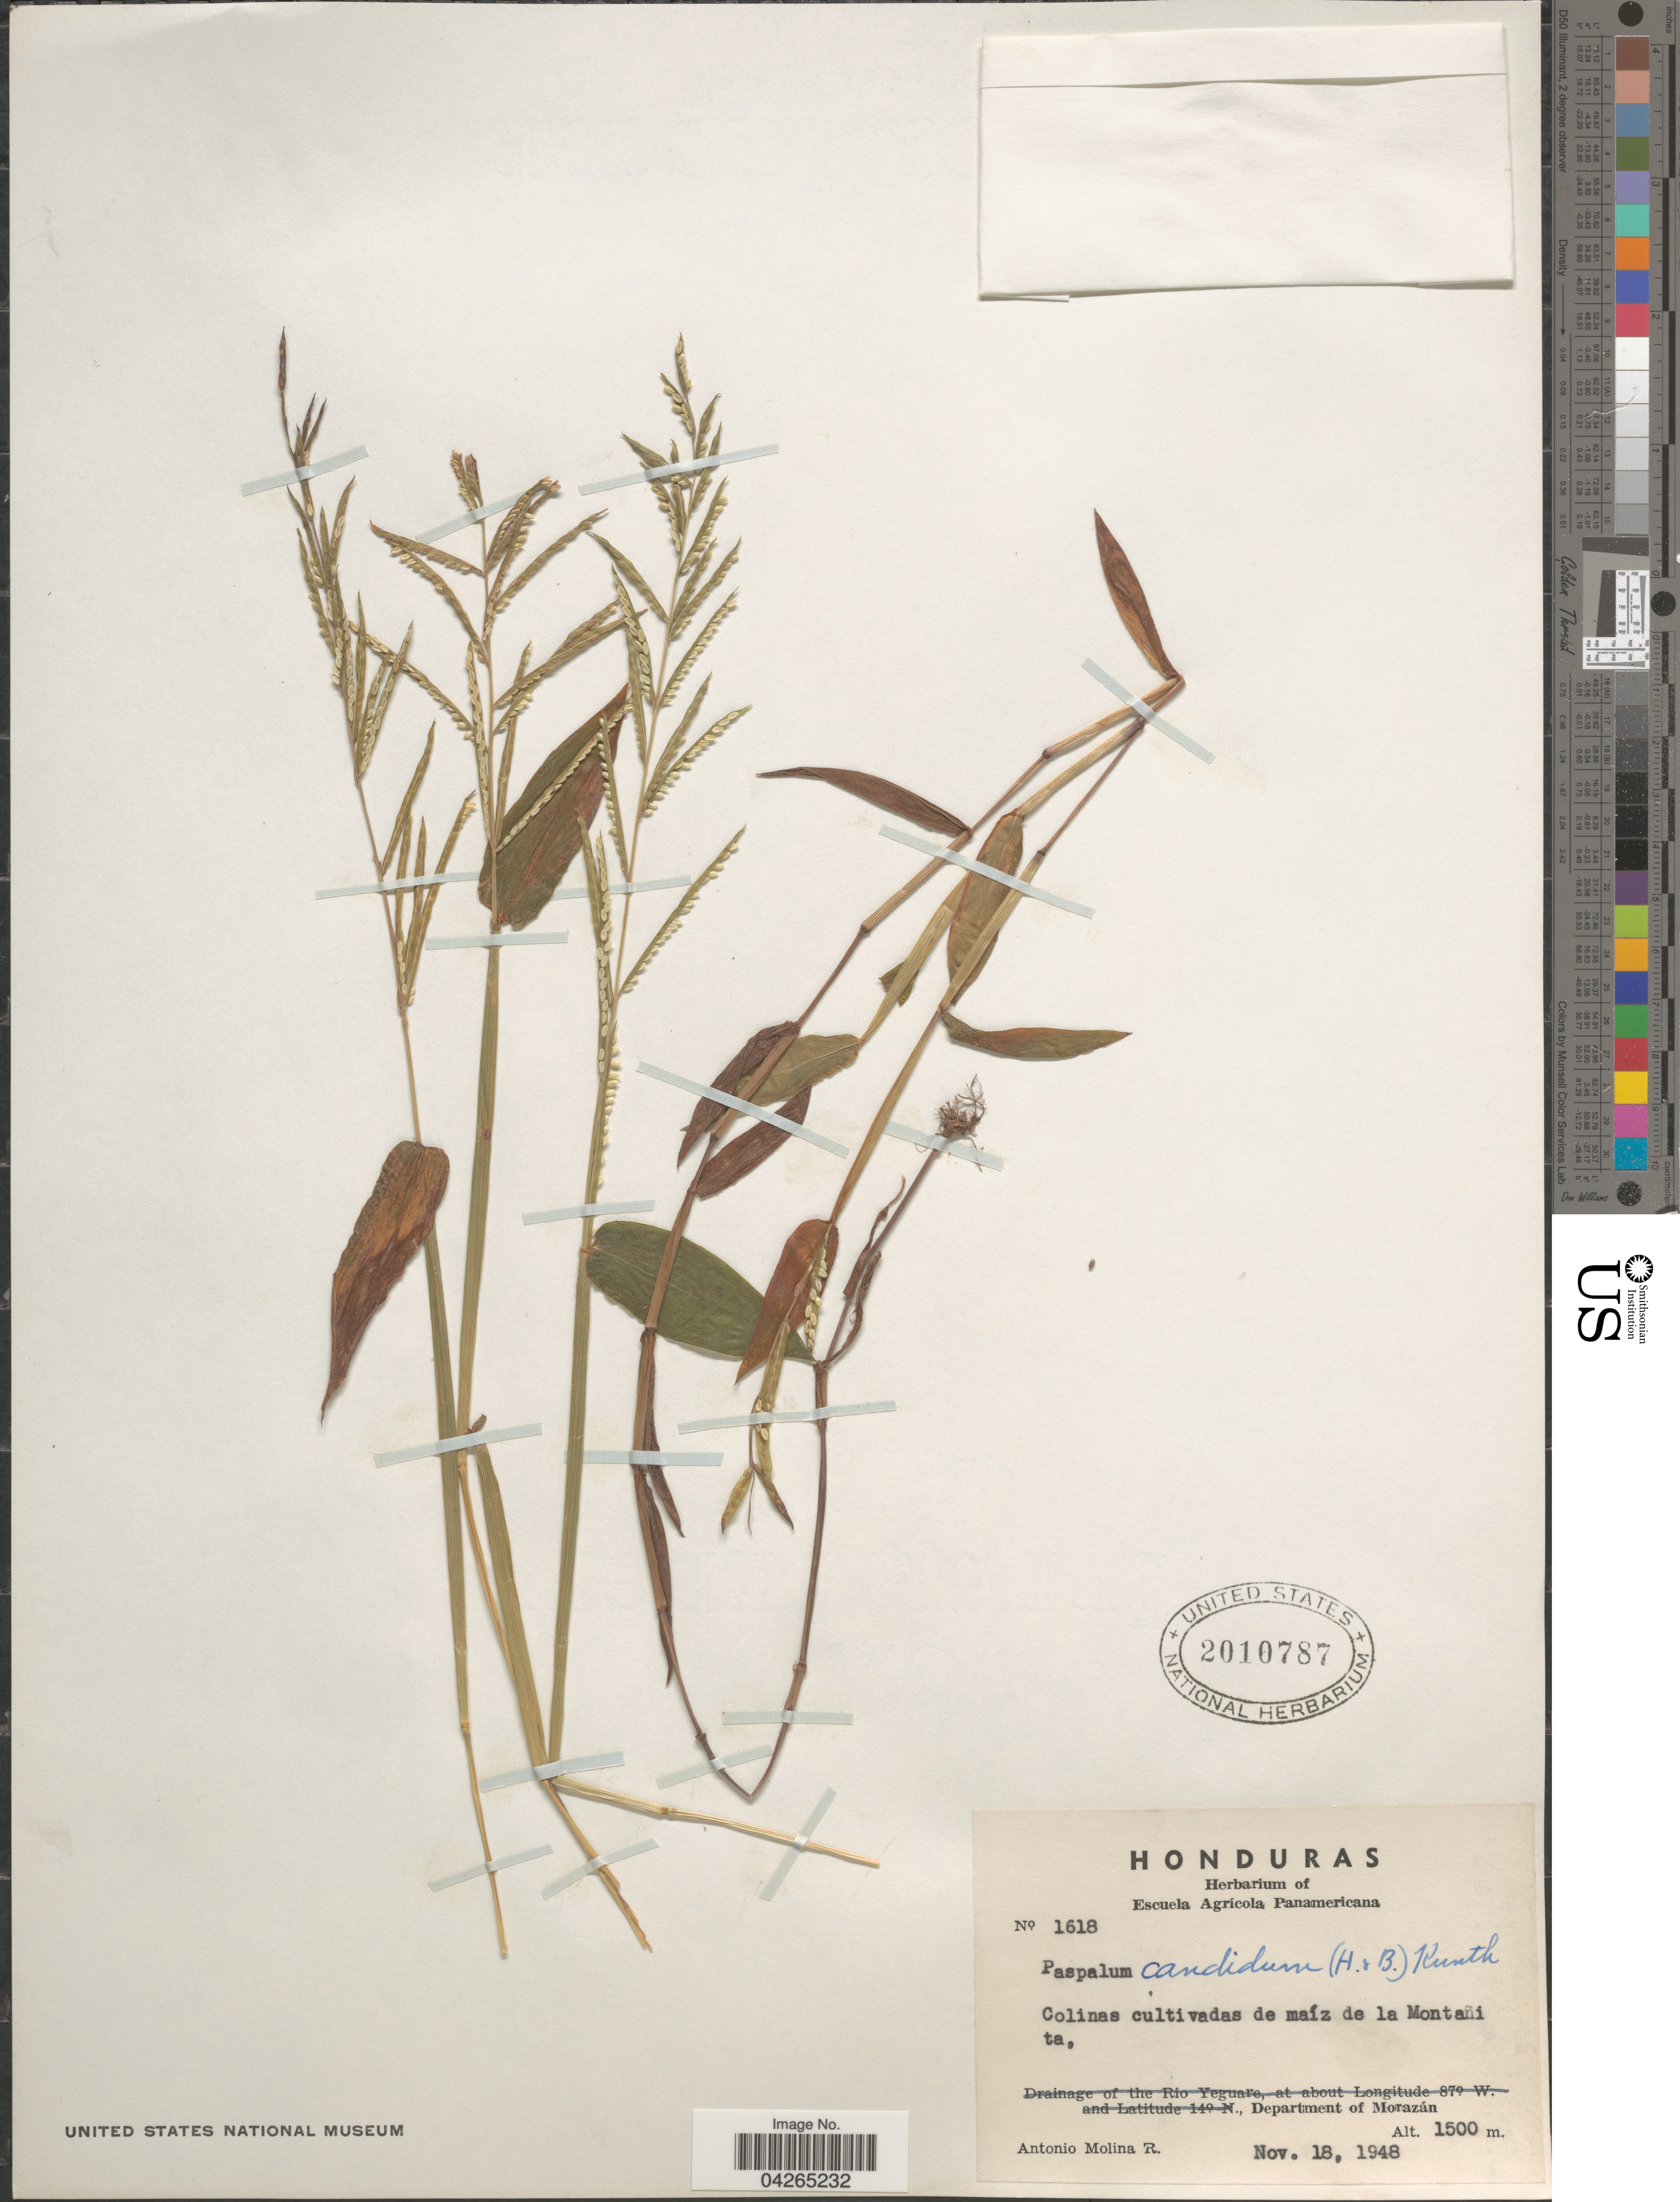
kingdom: Plantae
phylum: Tracheophyta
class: Liliopsida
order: Poales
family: Poaceae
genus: Paspalum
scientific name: Paspalum candidum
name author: (Humb. & Bonpl. ex Fleugge) Kunth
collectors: A. Molina R.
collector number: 1618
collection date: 1948-11-18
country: Honduras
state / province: Fco. Morazán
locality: La Montañita, Department of Morazán.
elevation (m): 1500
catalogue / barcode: US 2010787